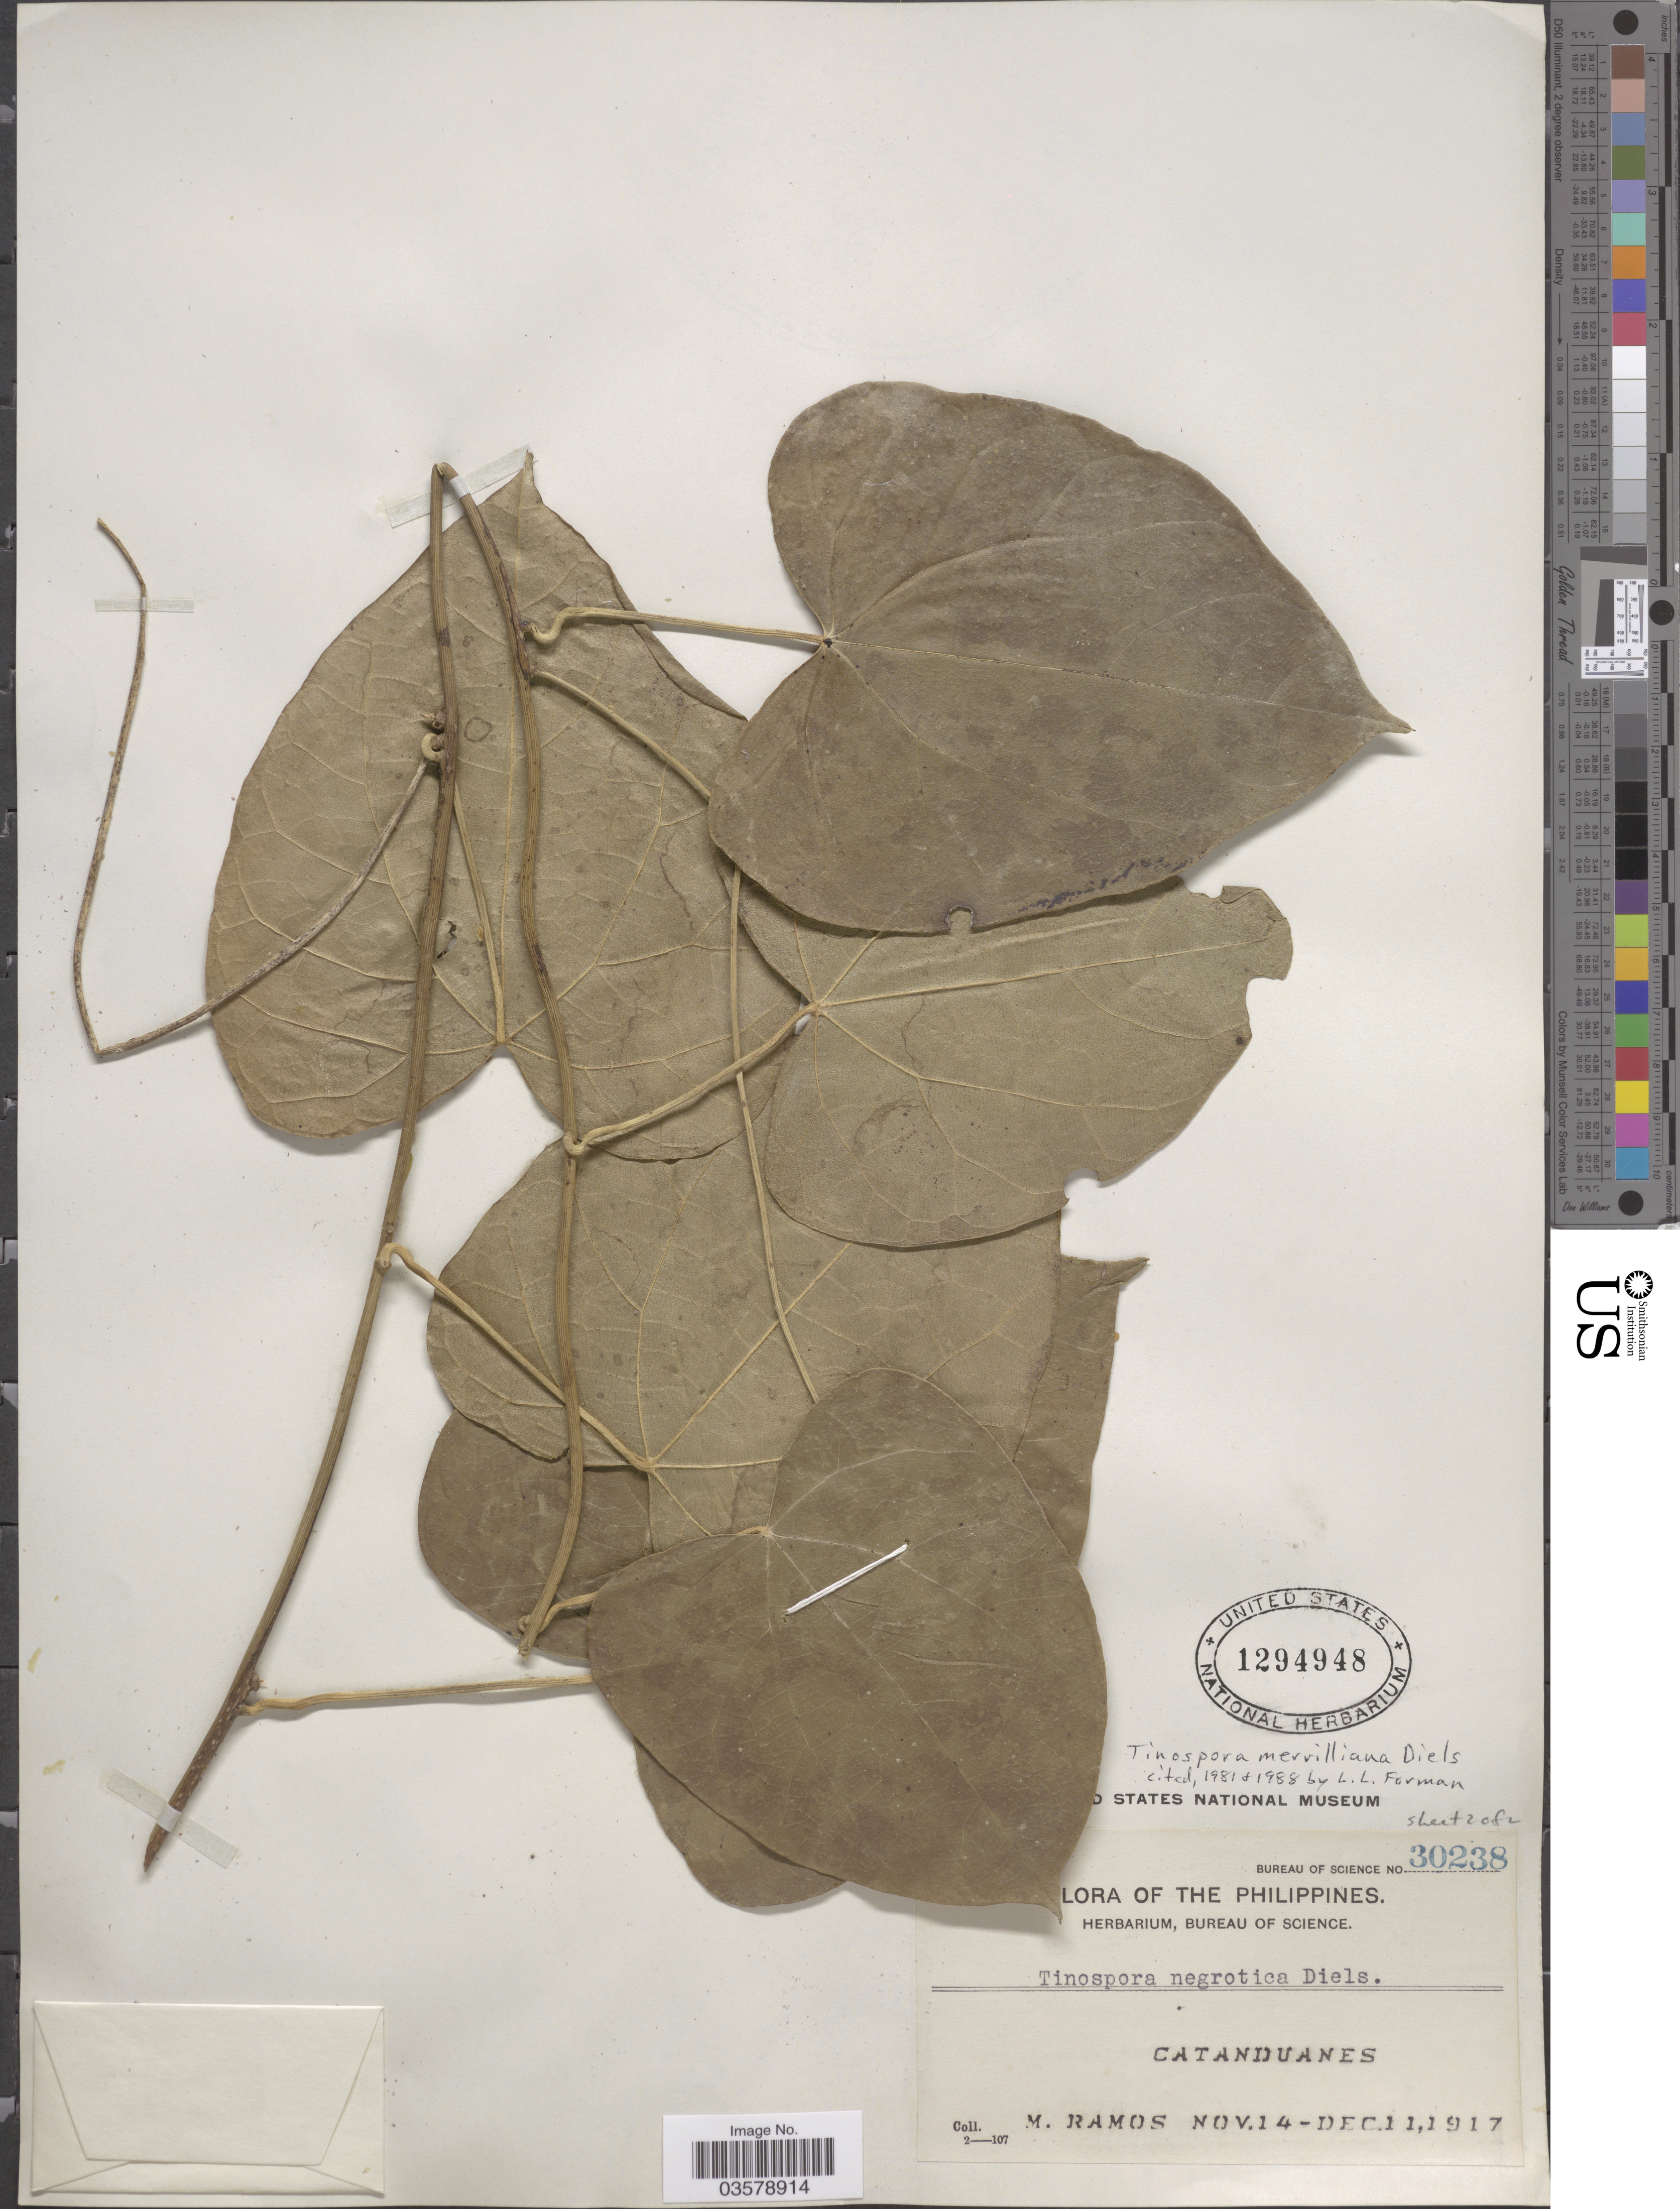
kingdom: Plantae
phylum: Tracheophyta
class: Magnoliopsida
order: Ranunculales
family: Menispermaceae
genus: Tinospora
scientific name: Tinospora merrilliana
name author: Diels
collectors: M. Ramos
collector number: Bureau of Science 30238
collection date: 1917-11-14/1917-12-11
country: Philippines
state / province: Bicol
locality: Catanduanes.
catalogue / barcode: US 1294948